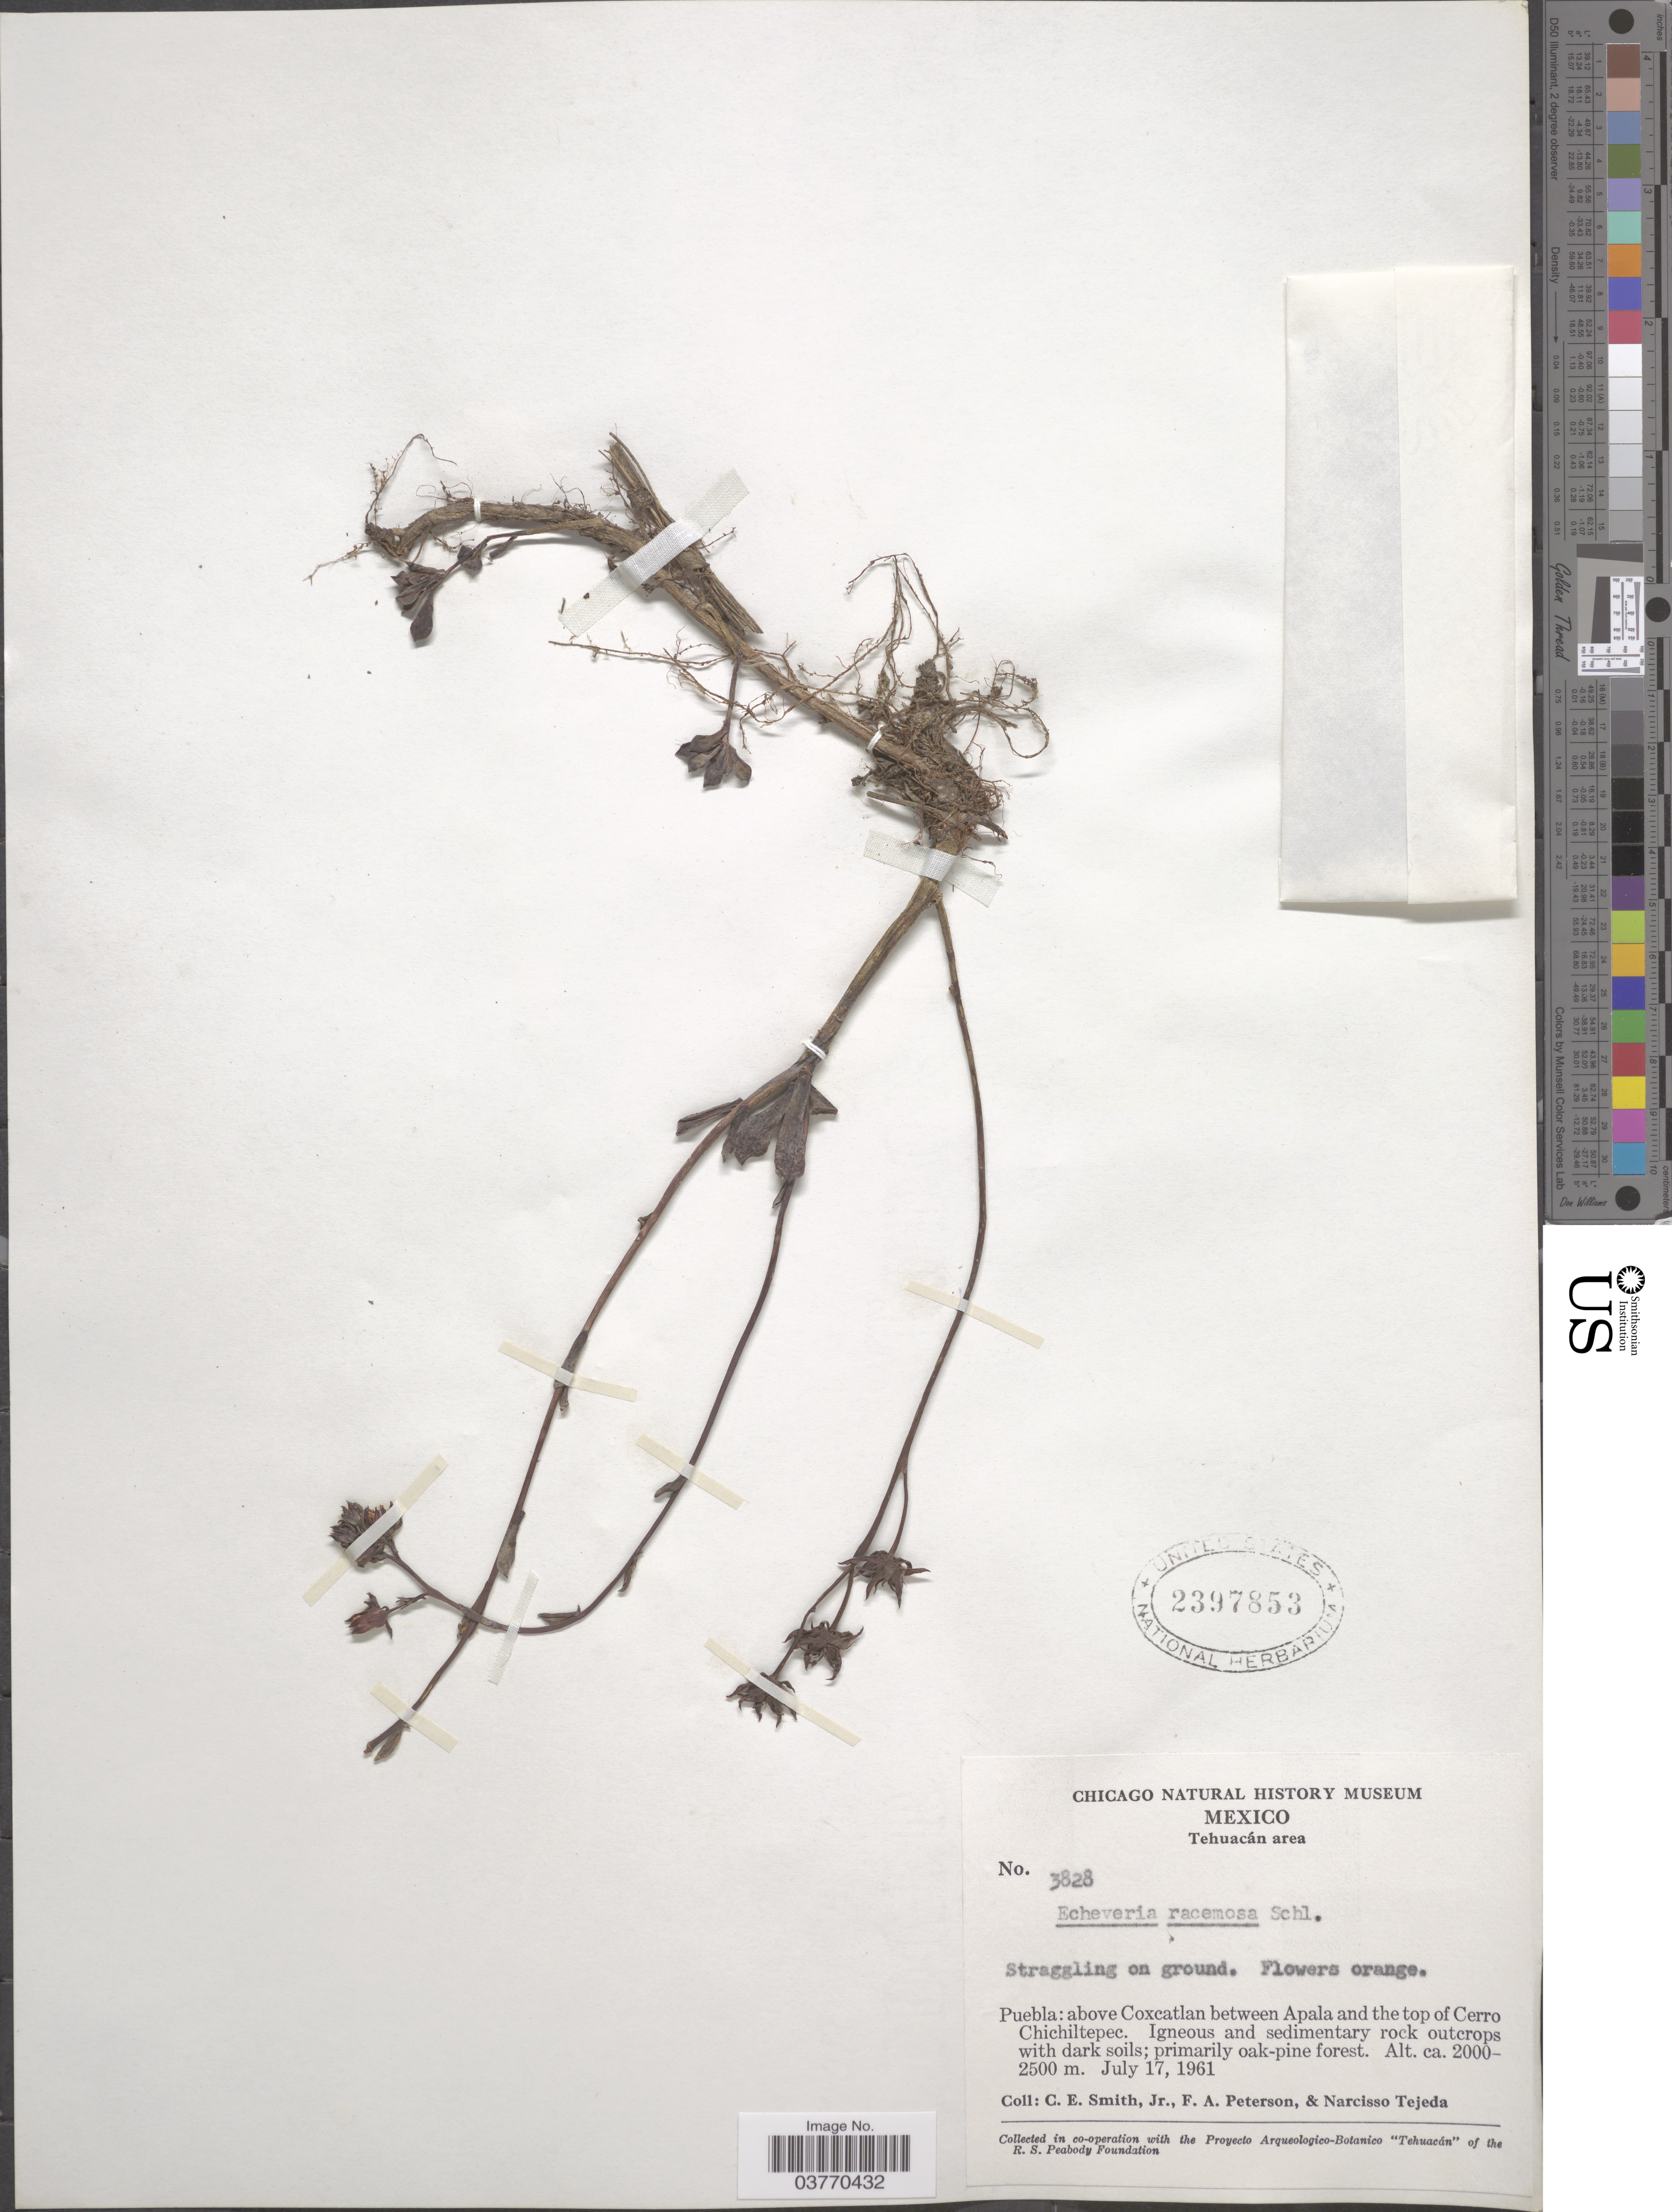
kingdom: Plantae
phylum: Tracheophyta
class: Magnoliopsida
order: Saxifragales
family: Crassulaceae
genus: Echeveria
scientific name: Echeveria racemosa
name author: Schltdl. & Cham.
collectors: C. E. Smith Jr., F. A. Peterson & N. Tejeda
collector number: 3828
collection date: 1961-07-17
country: Mexico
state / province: Puebla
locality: Tehuacán area. Above Coxcatlan between Apala and the top of Cerro Chichiltepec.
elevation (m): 2000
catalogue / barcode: US 2397853